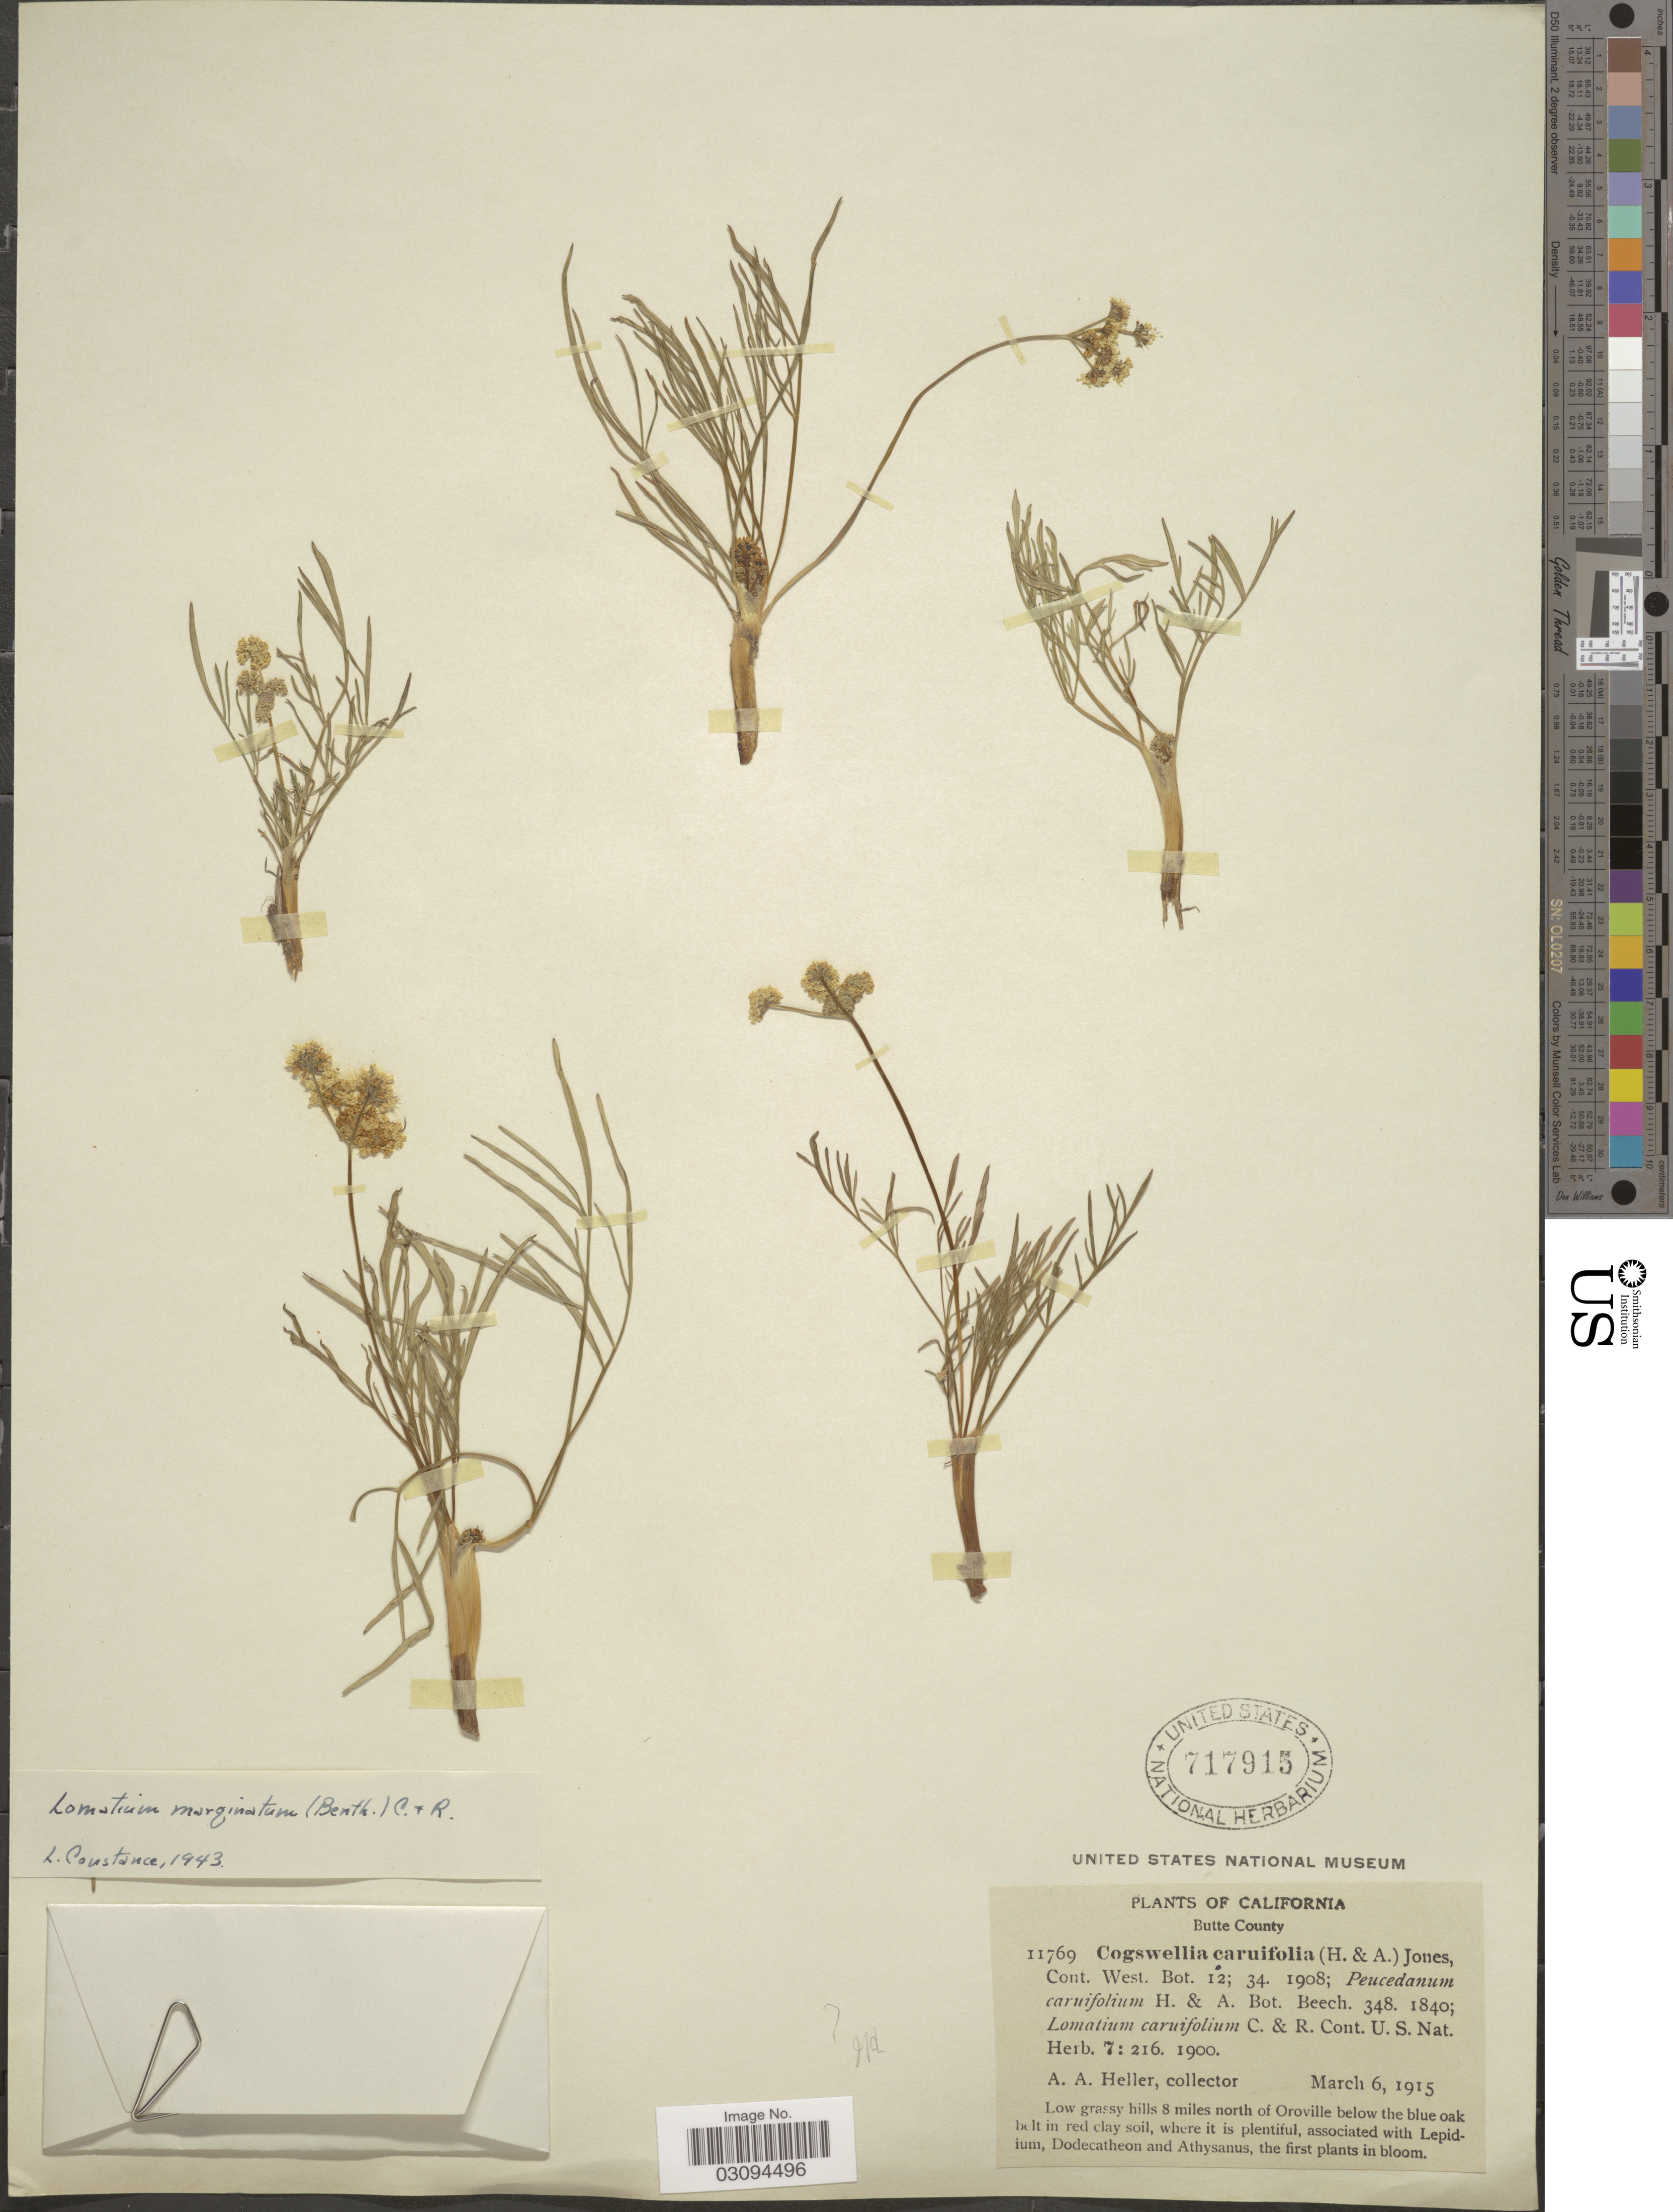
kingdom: Plantae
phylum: Tracheophyta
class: Magnoliopsida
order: Apiales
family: Apiaceae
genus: Lomatium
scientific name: Lomatium marginatum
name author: (Benth.) J.M. Coult. & Rose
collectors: A. A. Heller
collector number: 11769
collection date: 1915-03-06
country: United States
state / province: California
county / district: Butte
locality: Butte County. Low grassy hills 8 miles north of Oroville below the blue oak belt.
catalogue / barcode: US 717915